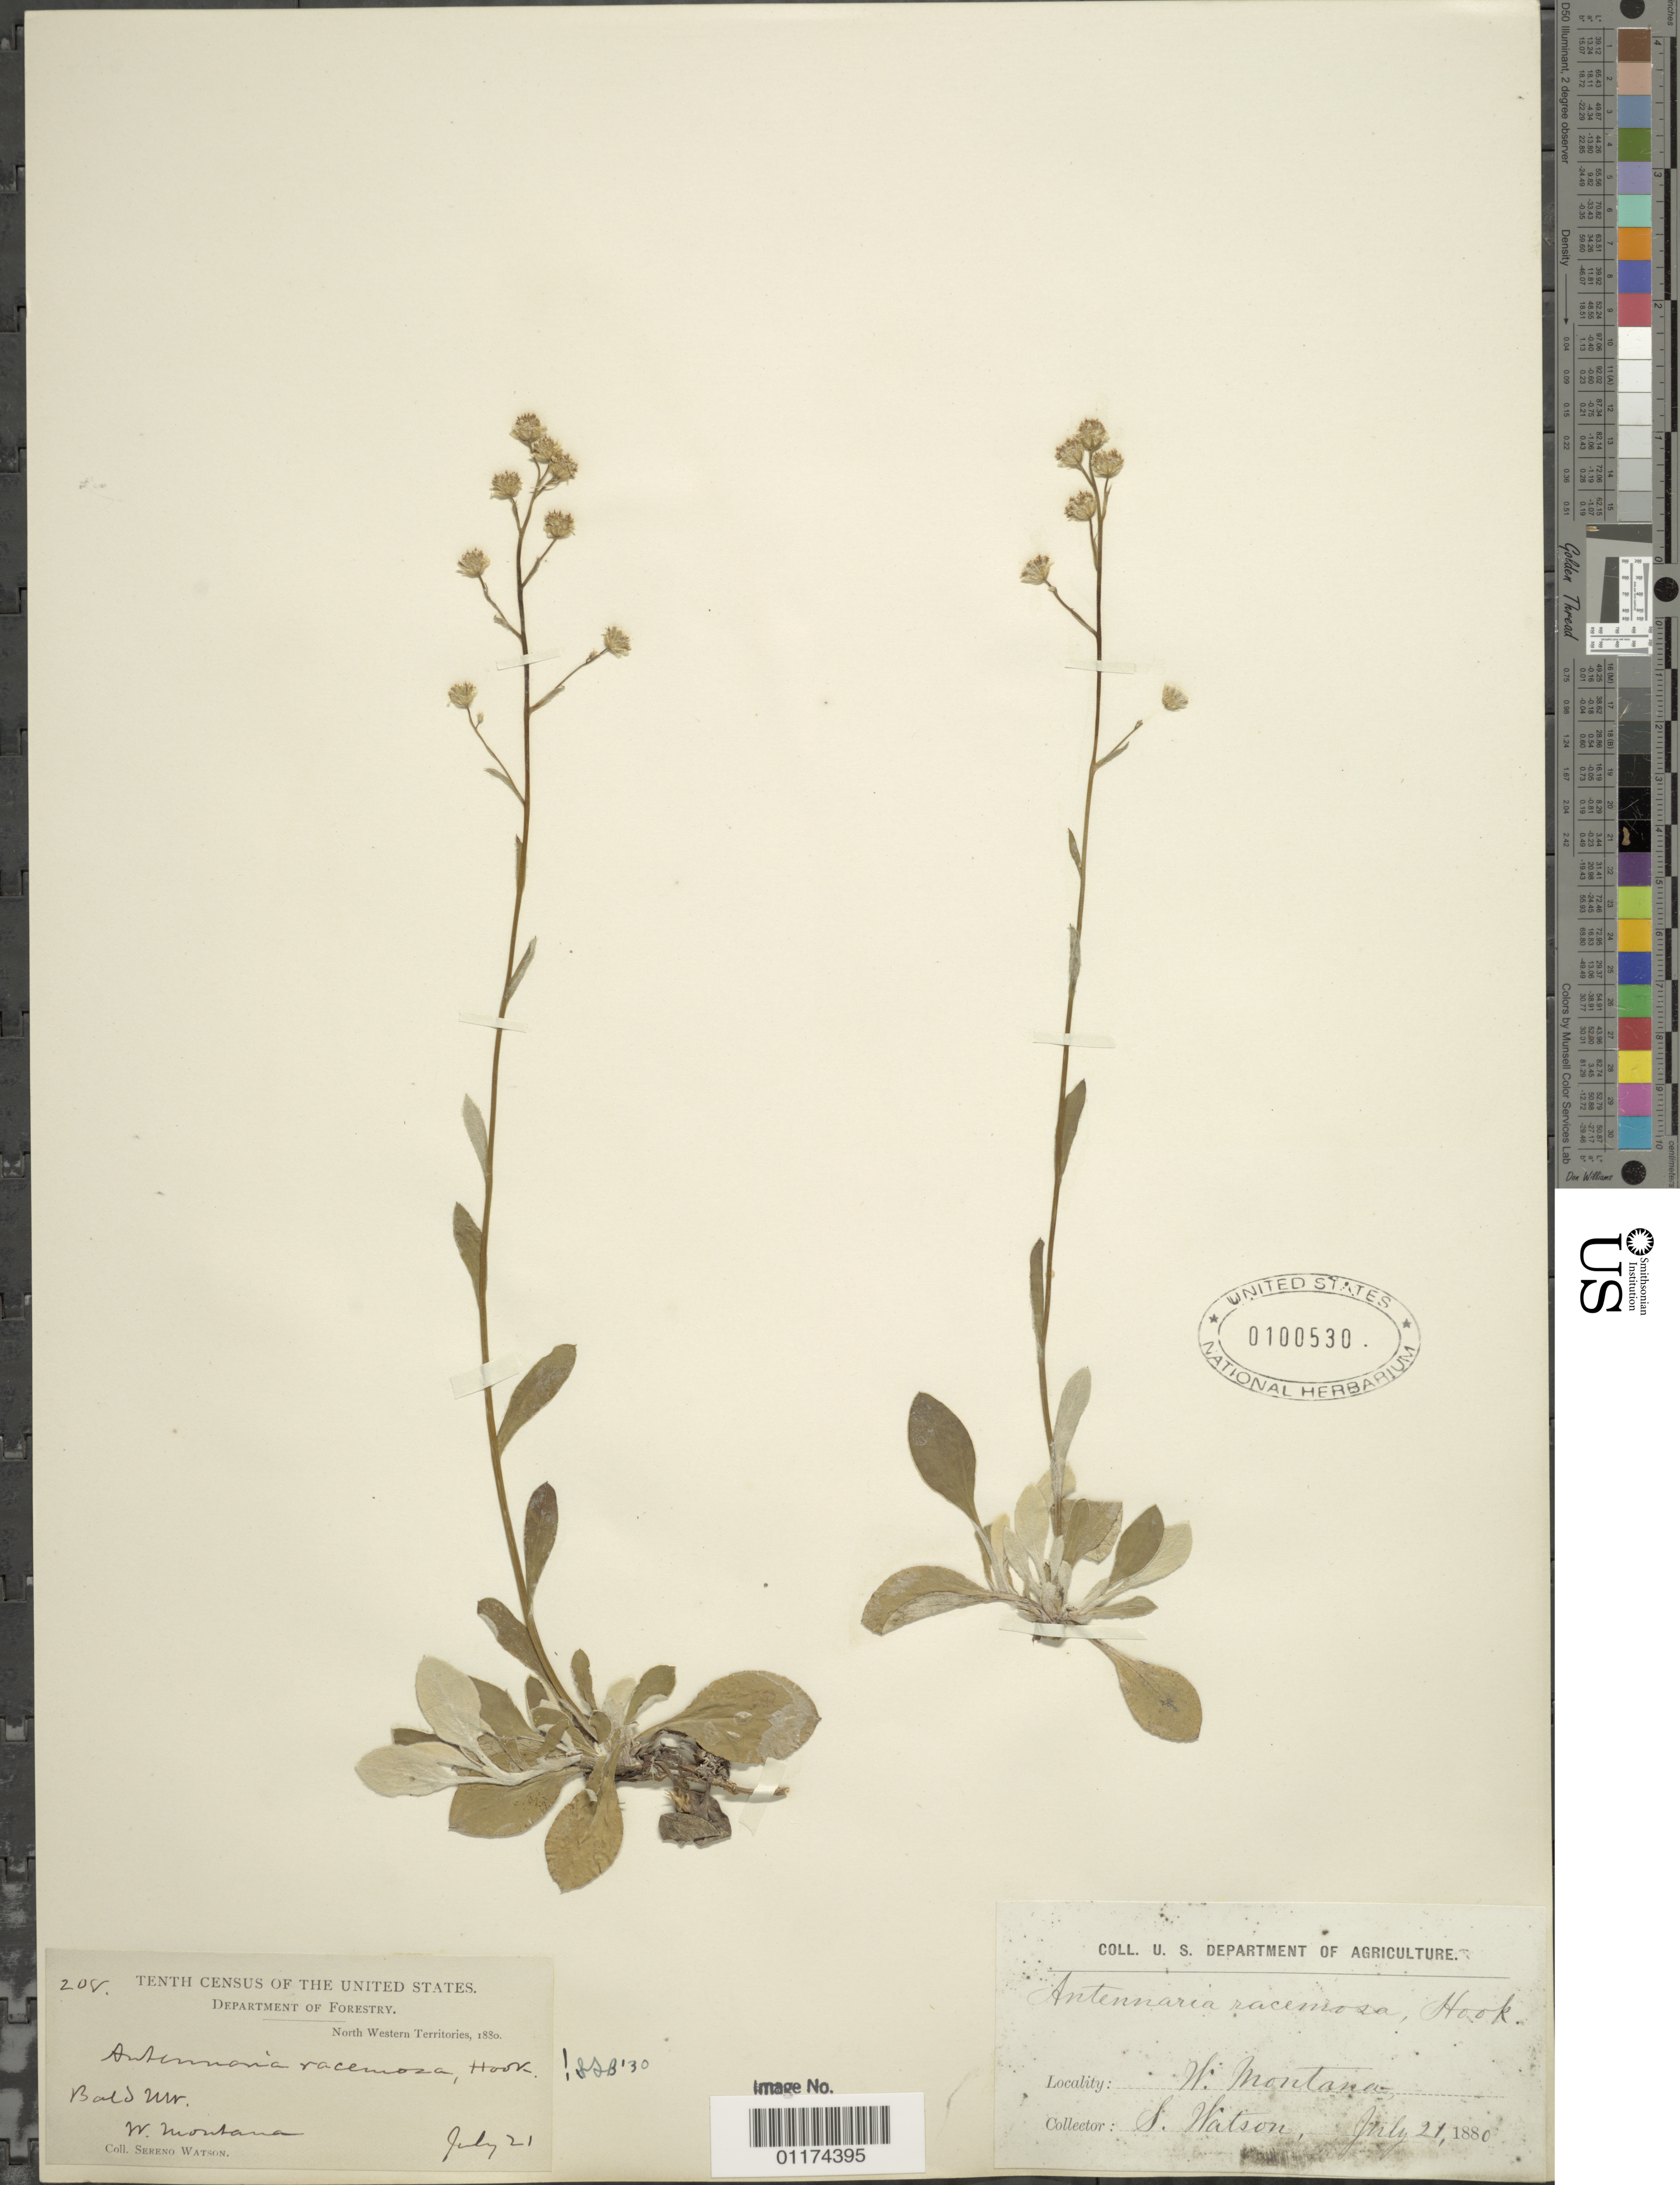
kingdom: Plantae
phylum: Tracheophyta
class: Magnoliopsida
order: Asterales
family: Asteraceae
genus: Antennaria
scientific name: Antennaria racemosa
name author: Hook.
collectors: S. Watson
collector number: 208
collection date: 1880-07-21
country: United States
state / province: Montana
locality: Bald Mt.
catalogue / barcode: US 100530